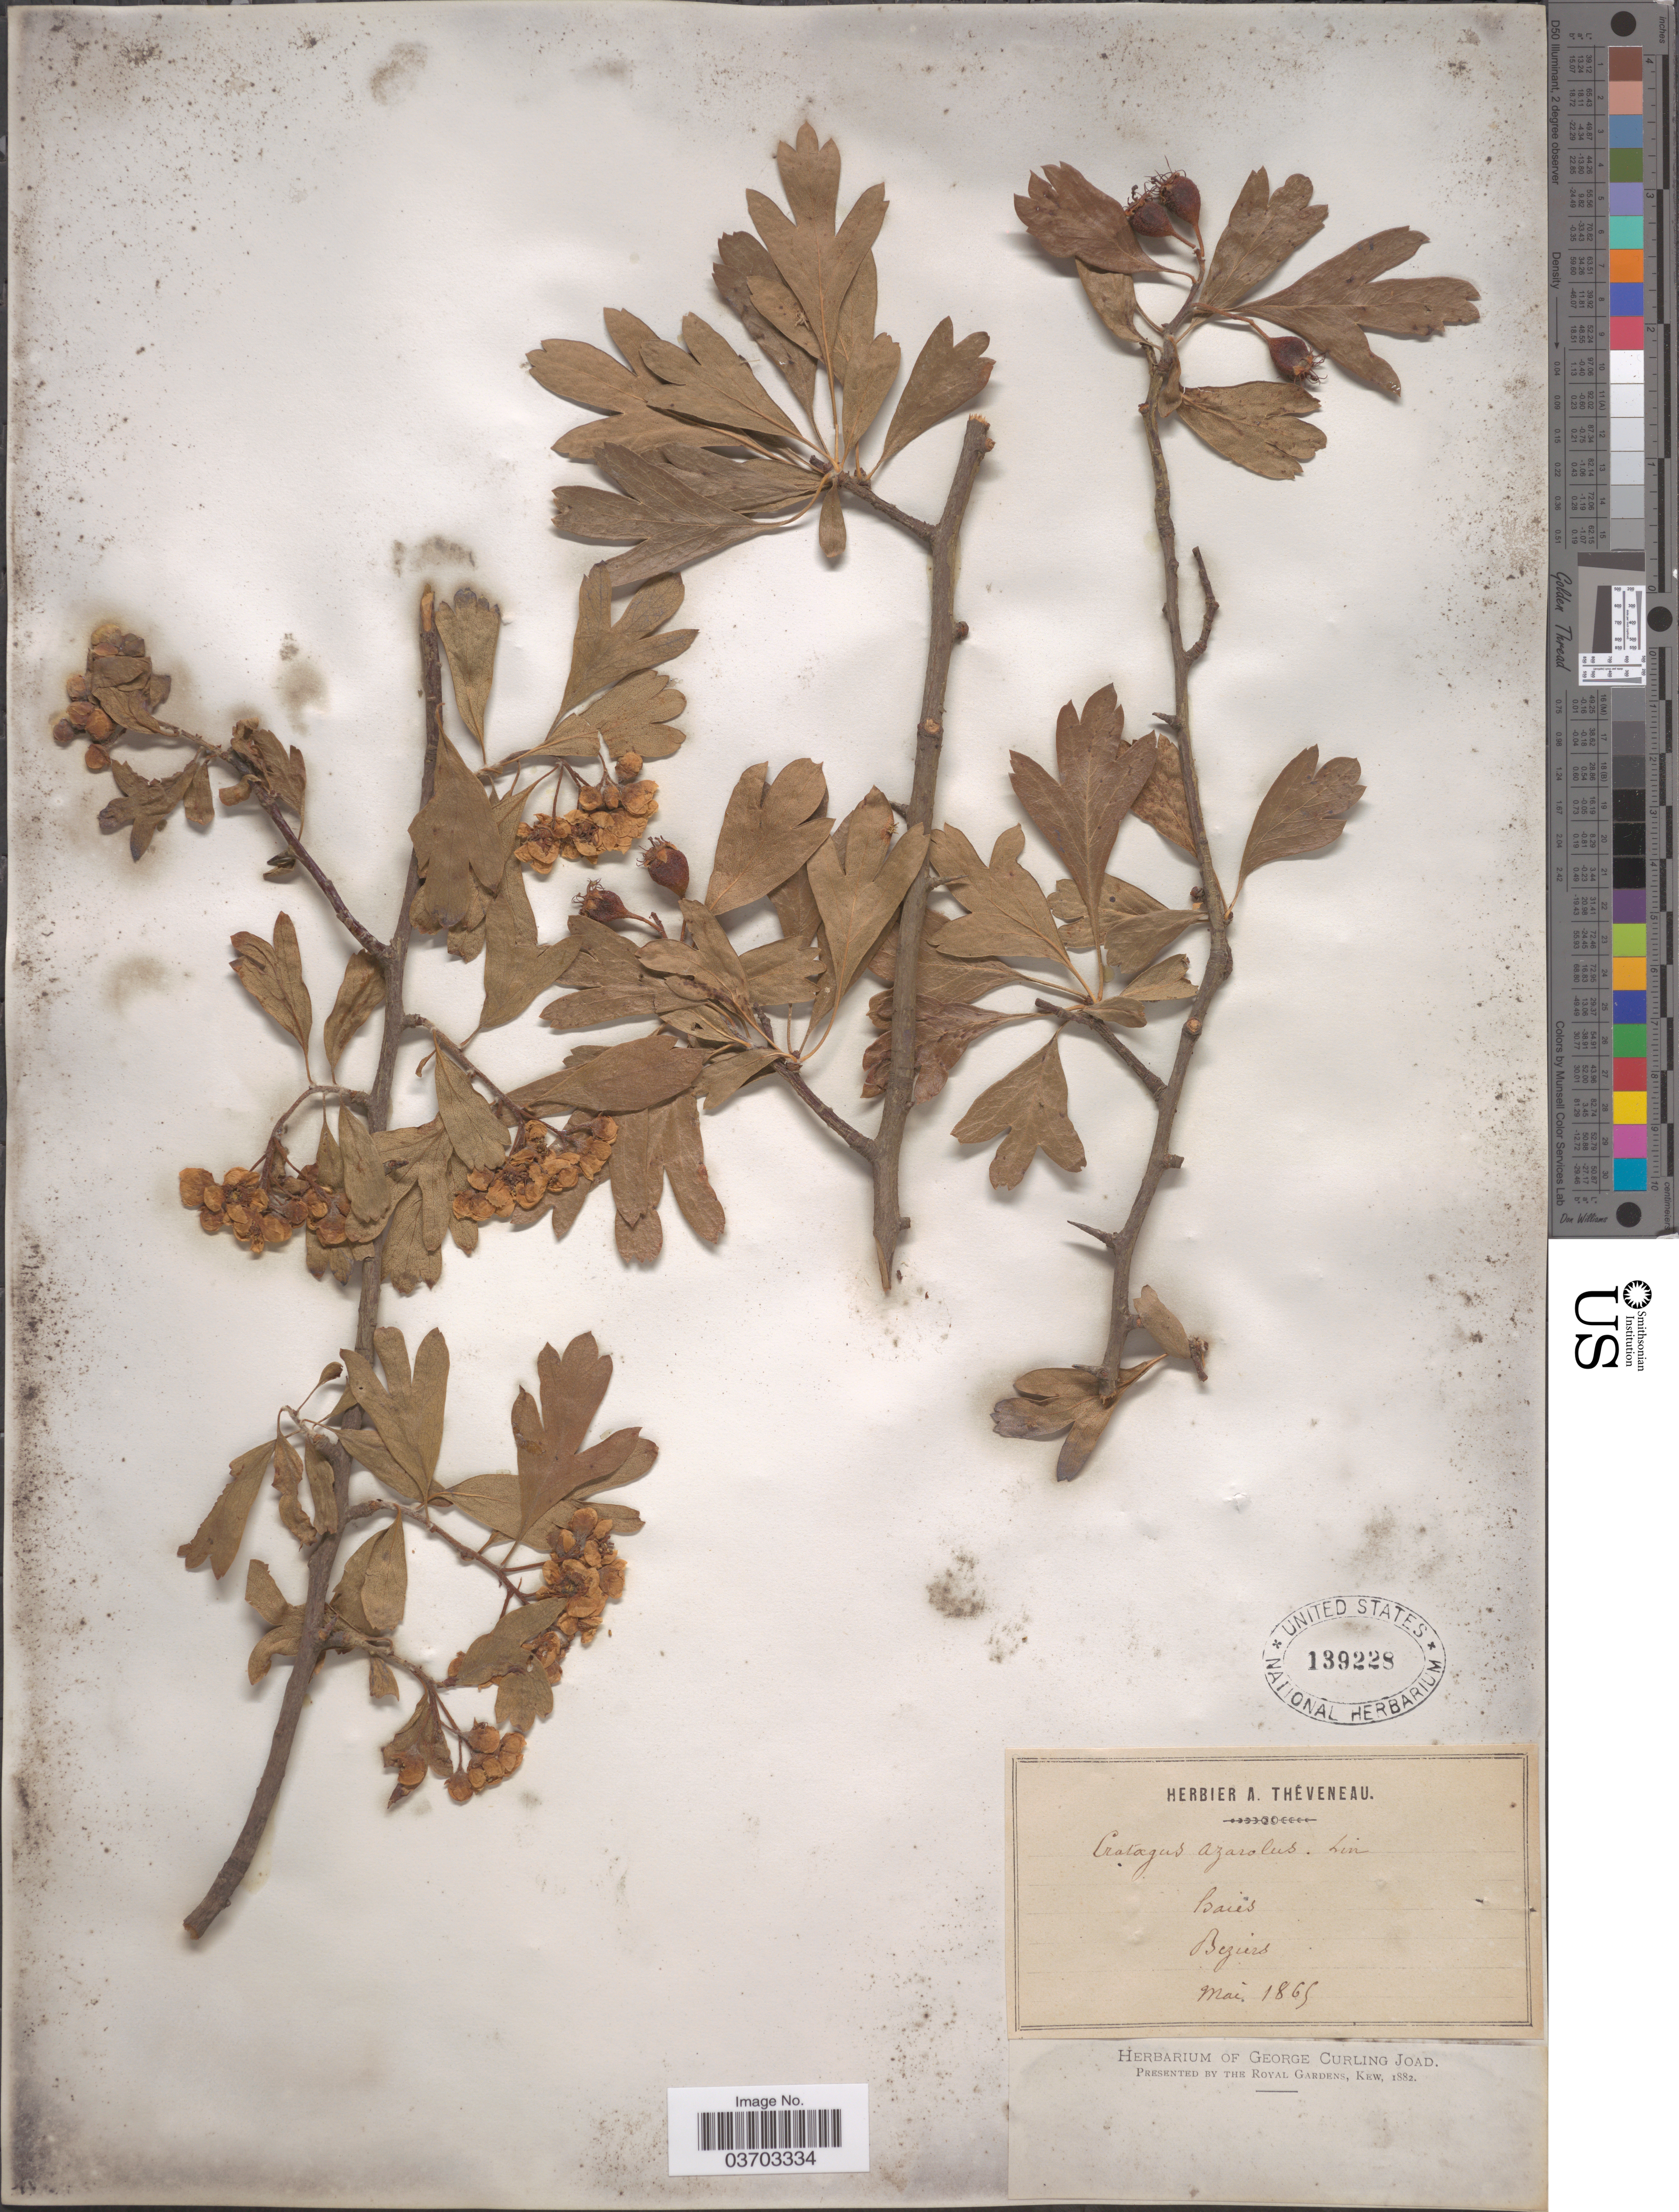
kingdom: Plantae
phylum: Tracheophyta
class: Magnoliopsida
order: Rosales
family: Rosaceae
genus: Crataegus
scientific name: Crataegus azarolus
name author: L.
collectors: ex herb. A. Theveneau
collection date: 1865-05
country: France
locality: Beziers.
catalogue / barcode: US 139228